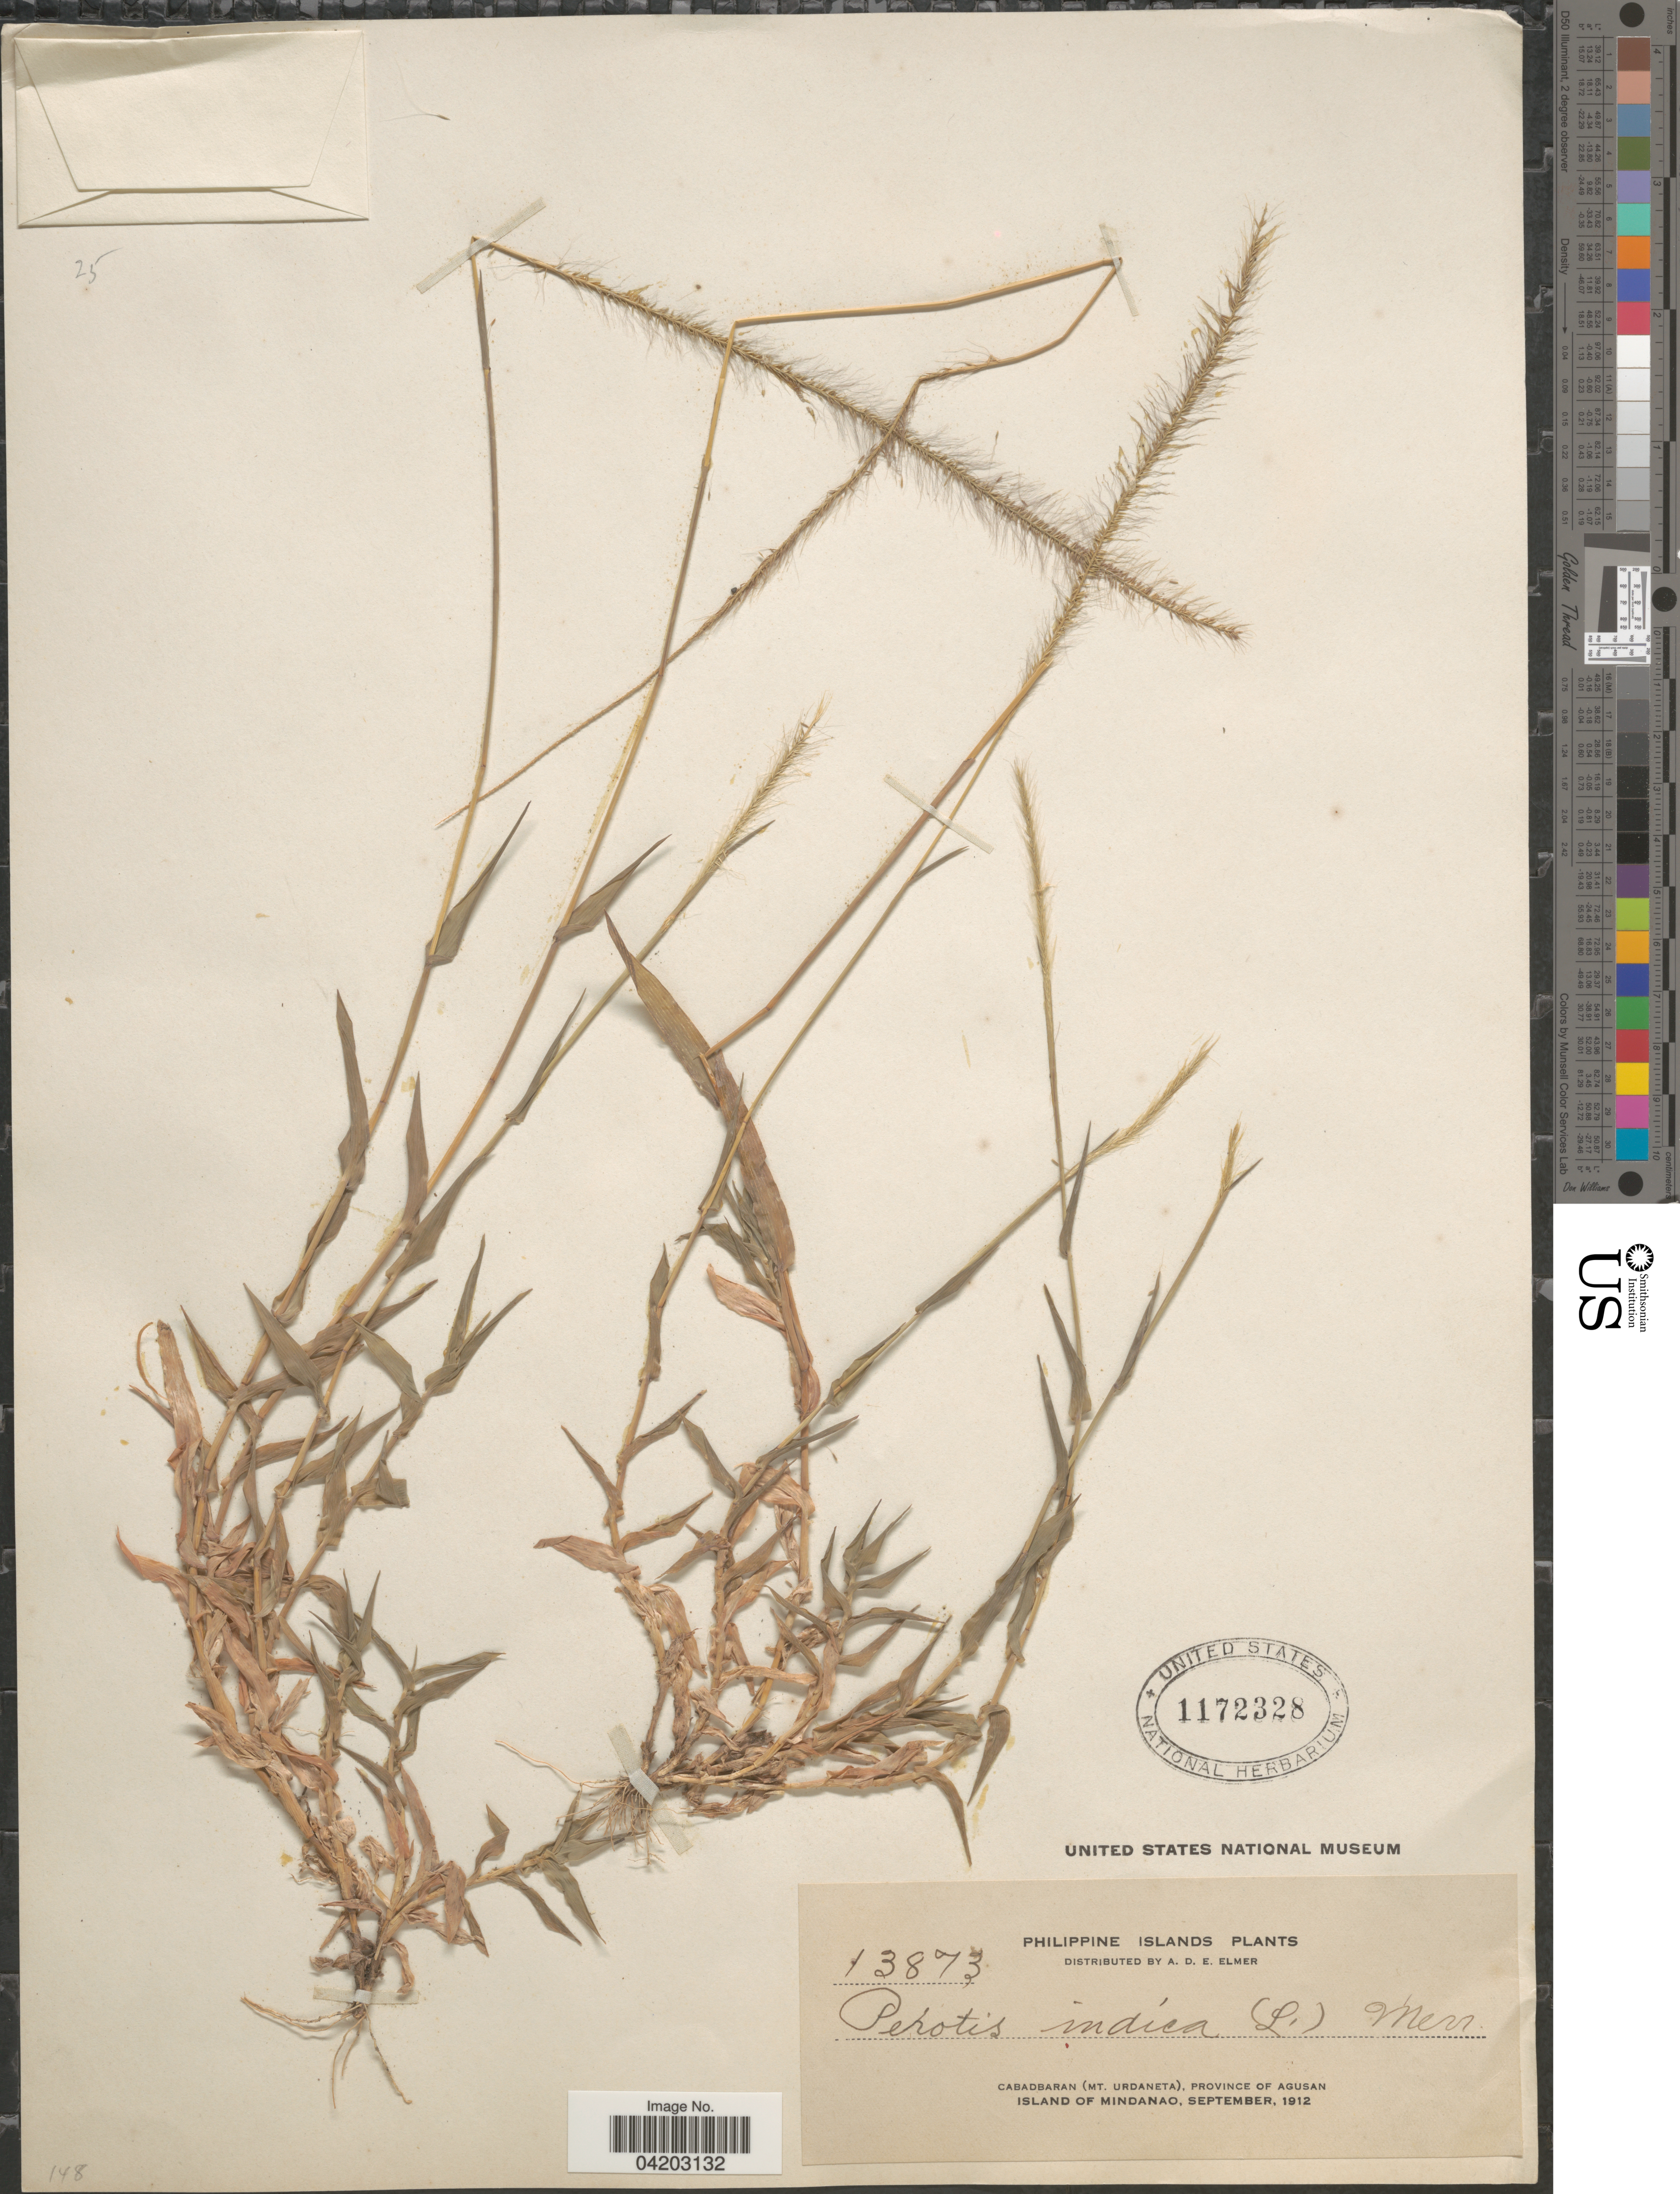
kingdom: Plantae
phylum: Tracheophyta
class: Liliopsida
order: Poales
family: Poaceae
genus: Perotis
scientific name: Perotis indica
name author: (L.) Kuntze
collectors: A. D. E. Elmer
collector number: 13873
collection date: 1912-09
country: Philippines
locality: Philippine Islands. Cabadbaran (Mt. Urdaneta), Province of Agusan. Island of Mindanao.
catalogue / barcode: US 1172328